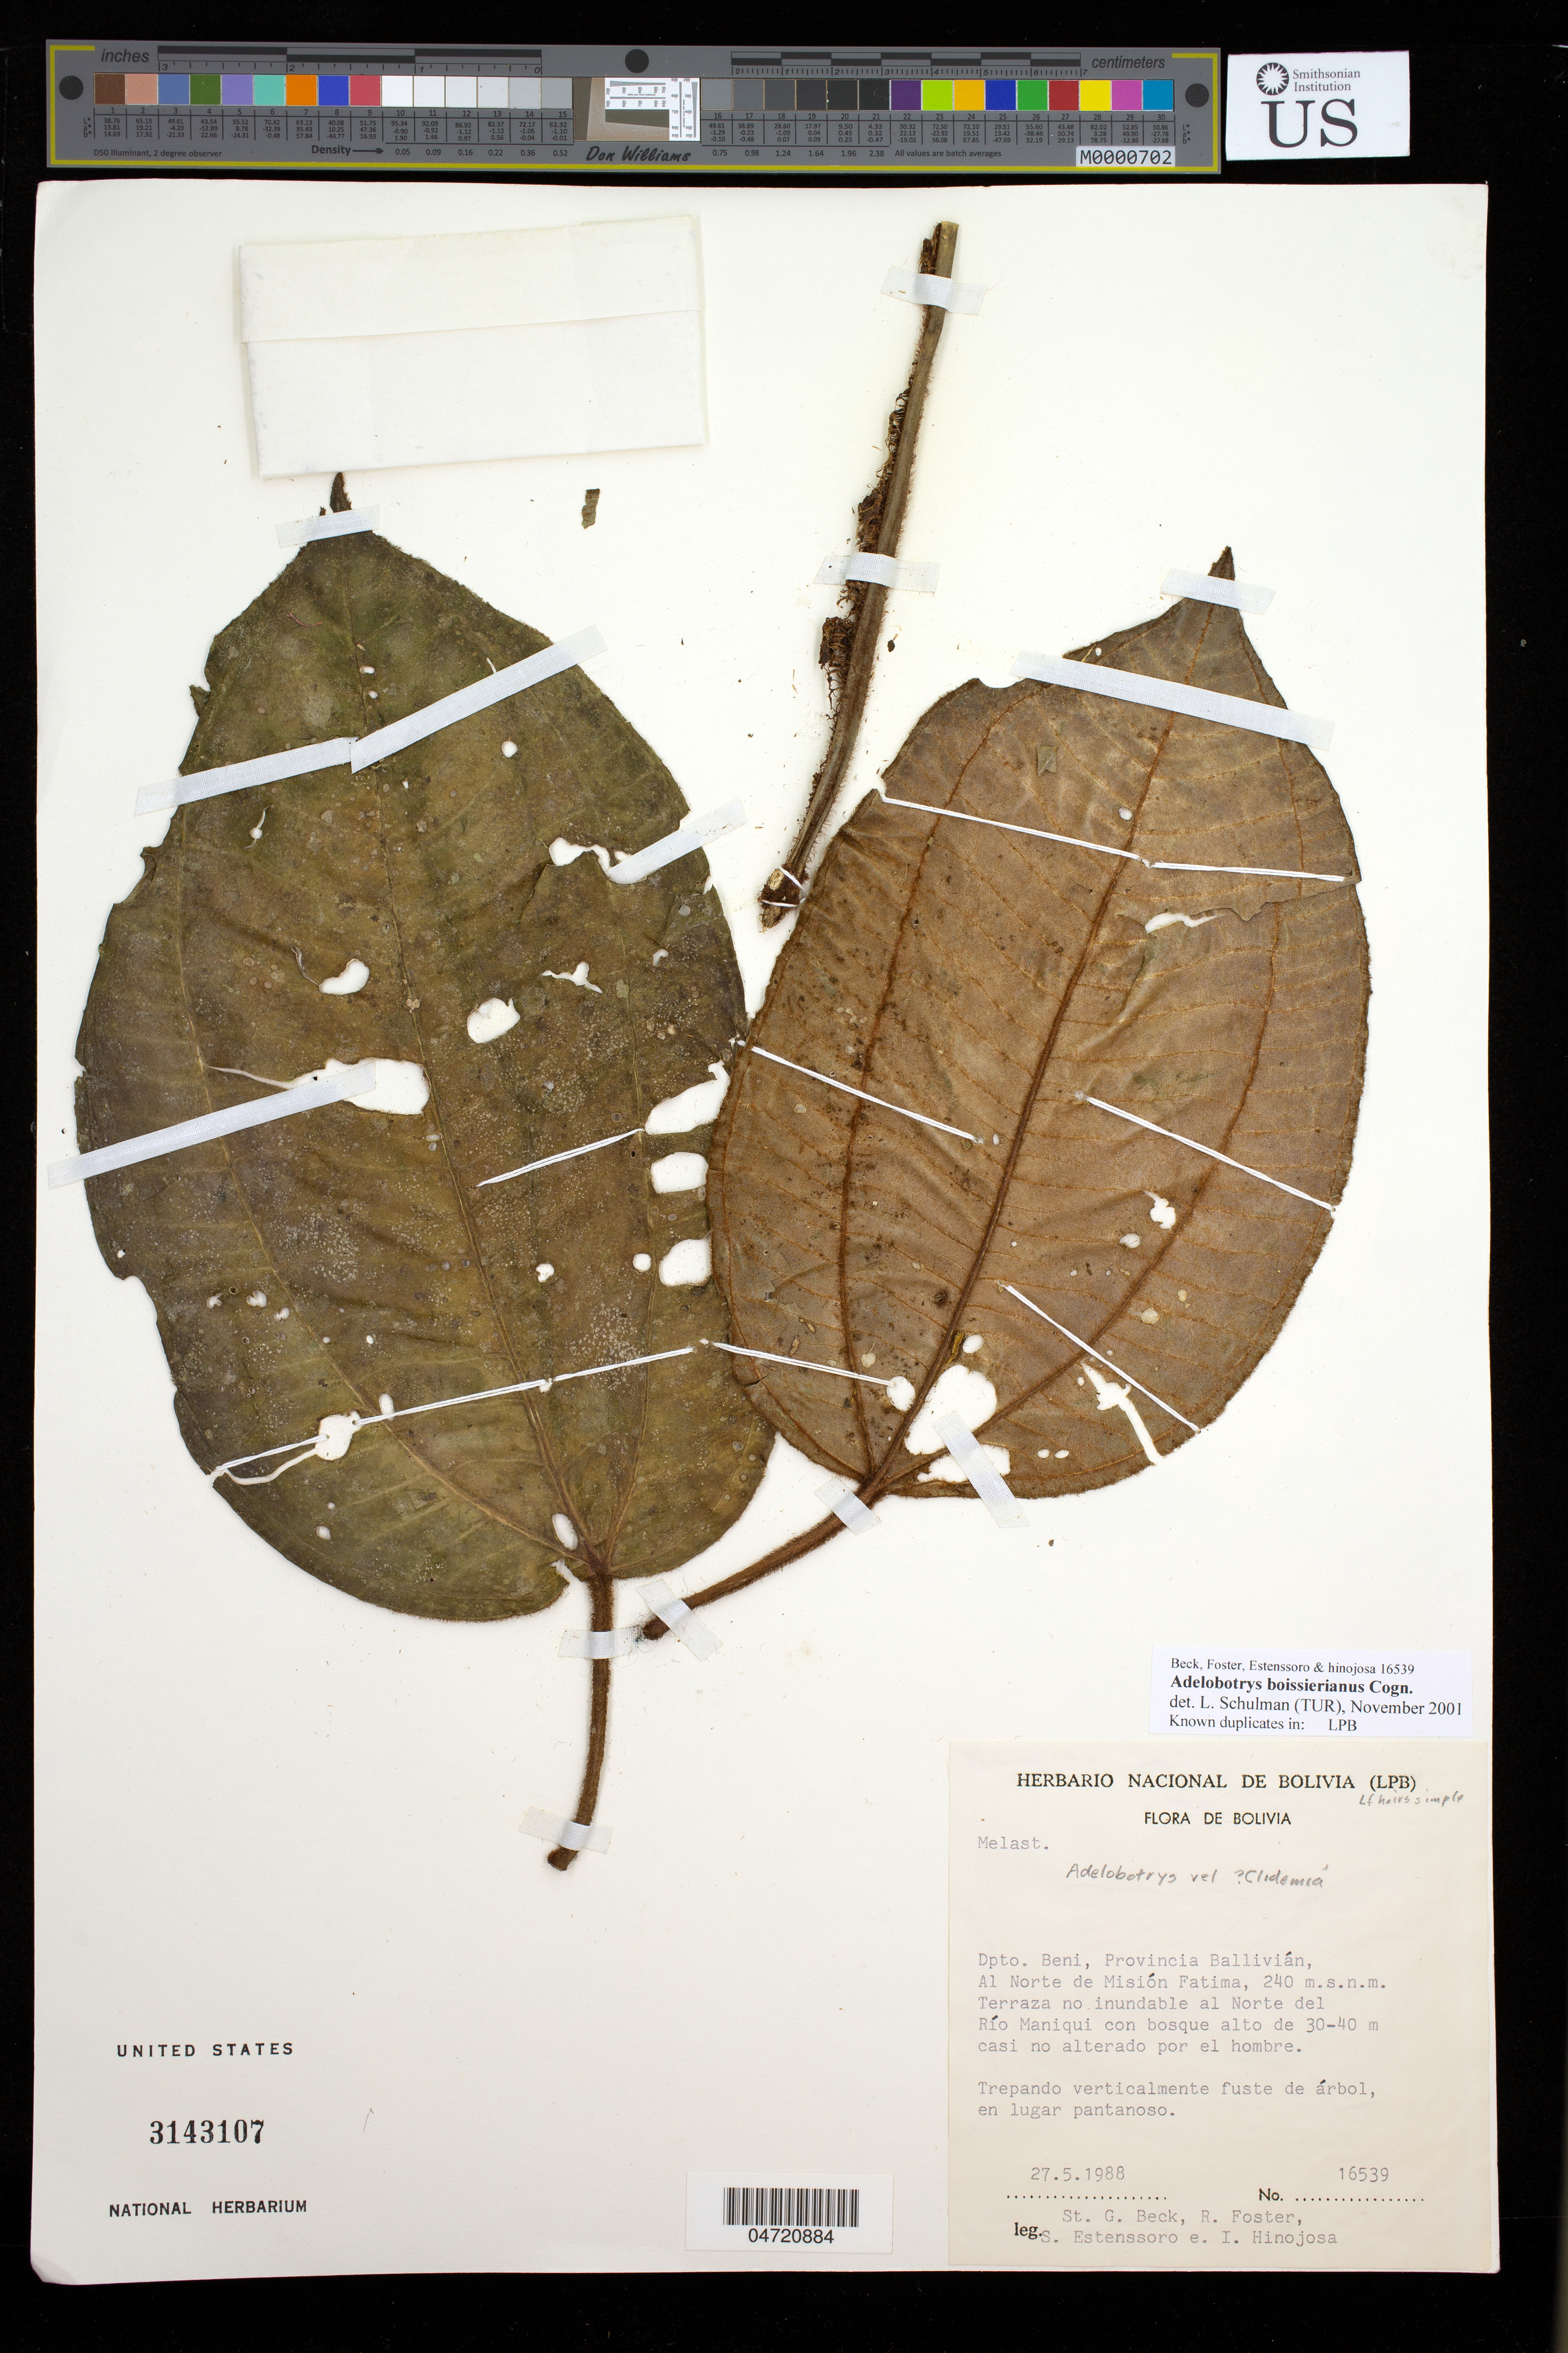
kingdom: Plantae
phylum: Tracheophyta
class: Magnoliopsida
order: Myrtales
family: Melastomataceae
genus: Adelobotrys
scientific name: Adelobotrys boissieriana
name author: Cogn.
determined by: Schulman, Leif, (TUR), University of Turku (FINLAND)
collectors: S. G. Beck, R. Foster, S. Estenssoro & I. Hinojosa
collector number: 16539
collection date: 1988-05-27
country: Bolivia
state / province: Beni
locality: Provincia Ballivián, Al Norte de la Misión Fatima. Terrasa no inundable al Norte del Río Maniqui.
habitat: Con bosque alto de 30-40 m casi no altrado por el hombre.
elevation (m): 240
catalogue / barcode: US 3143107